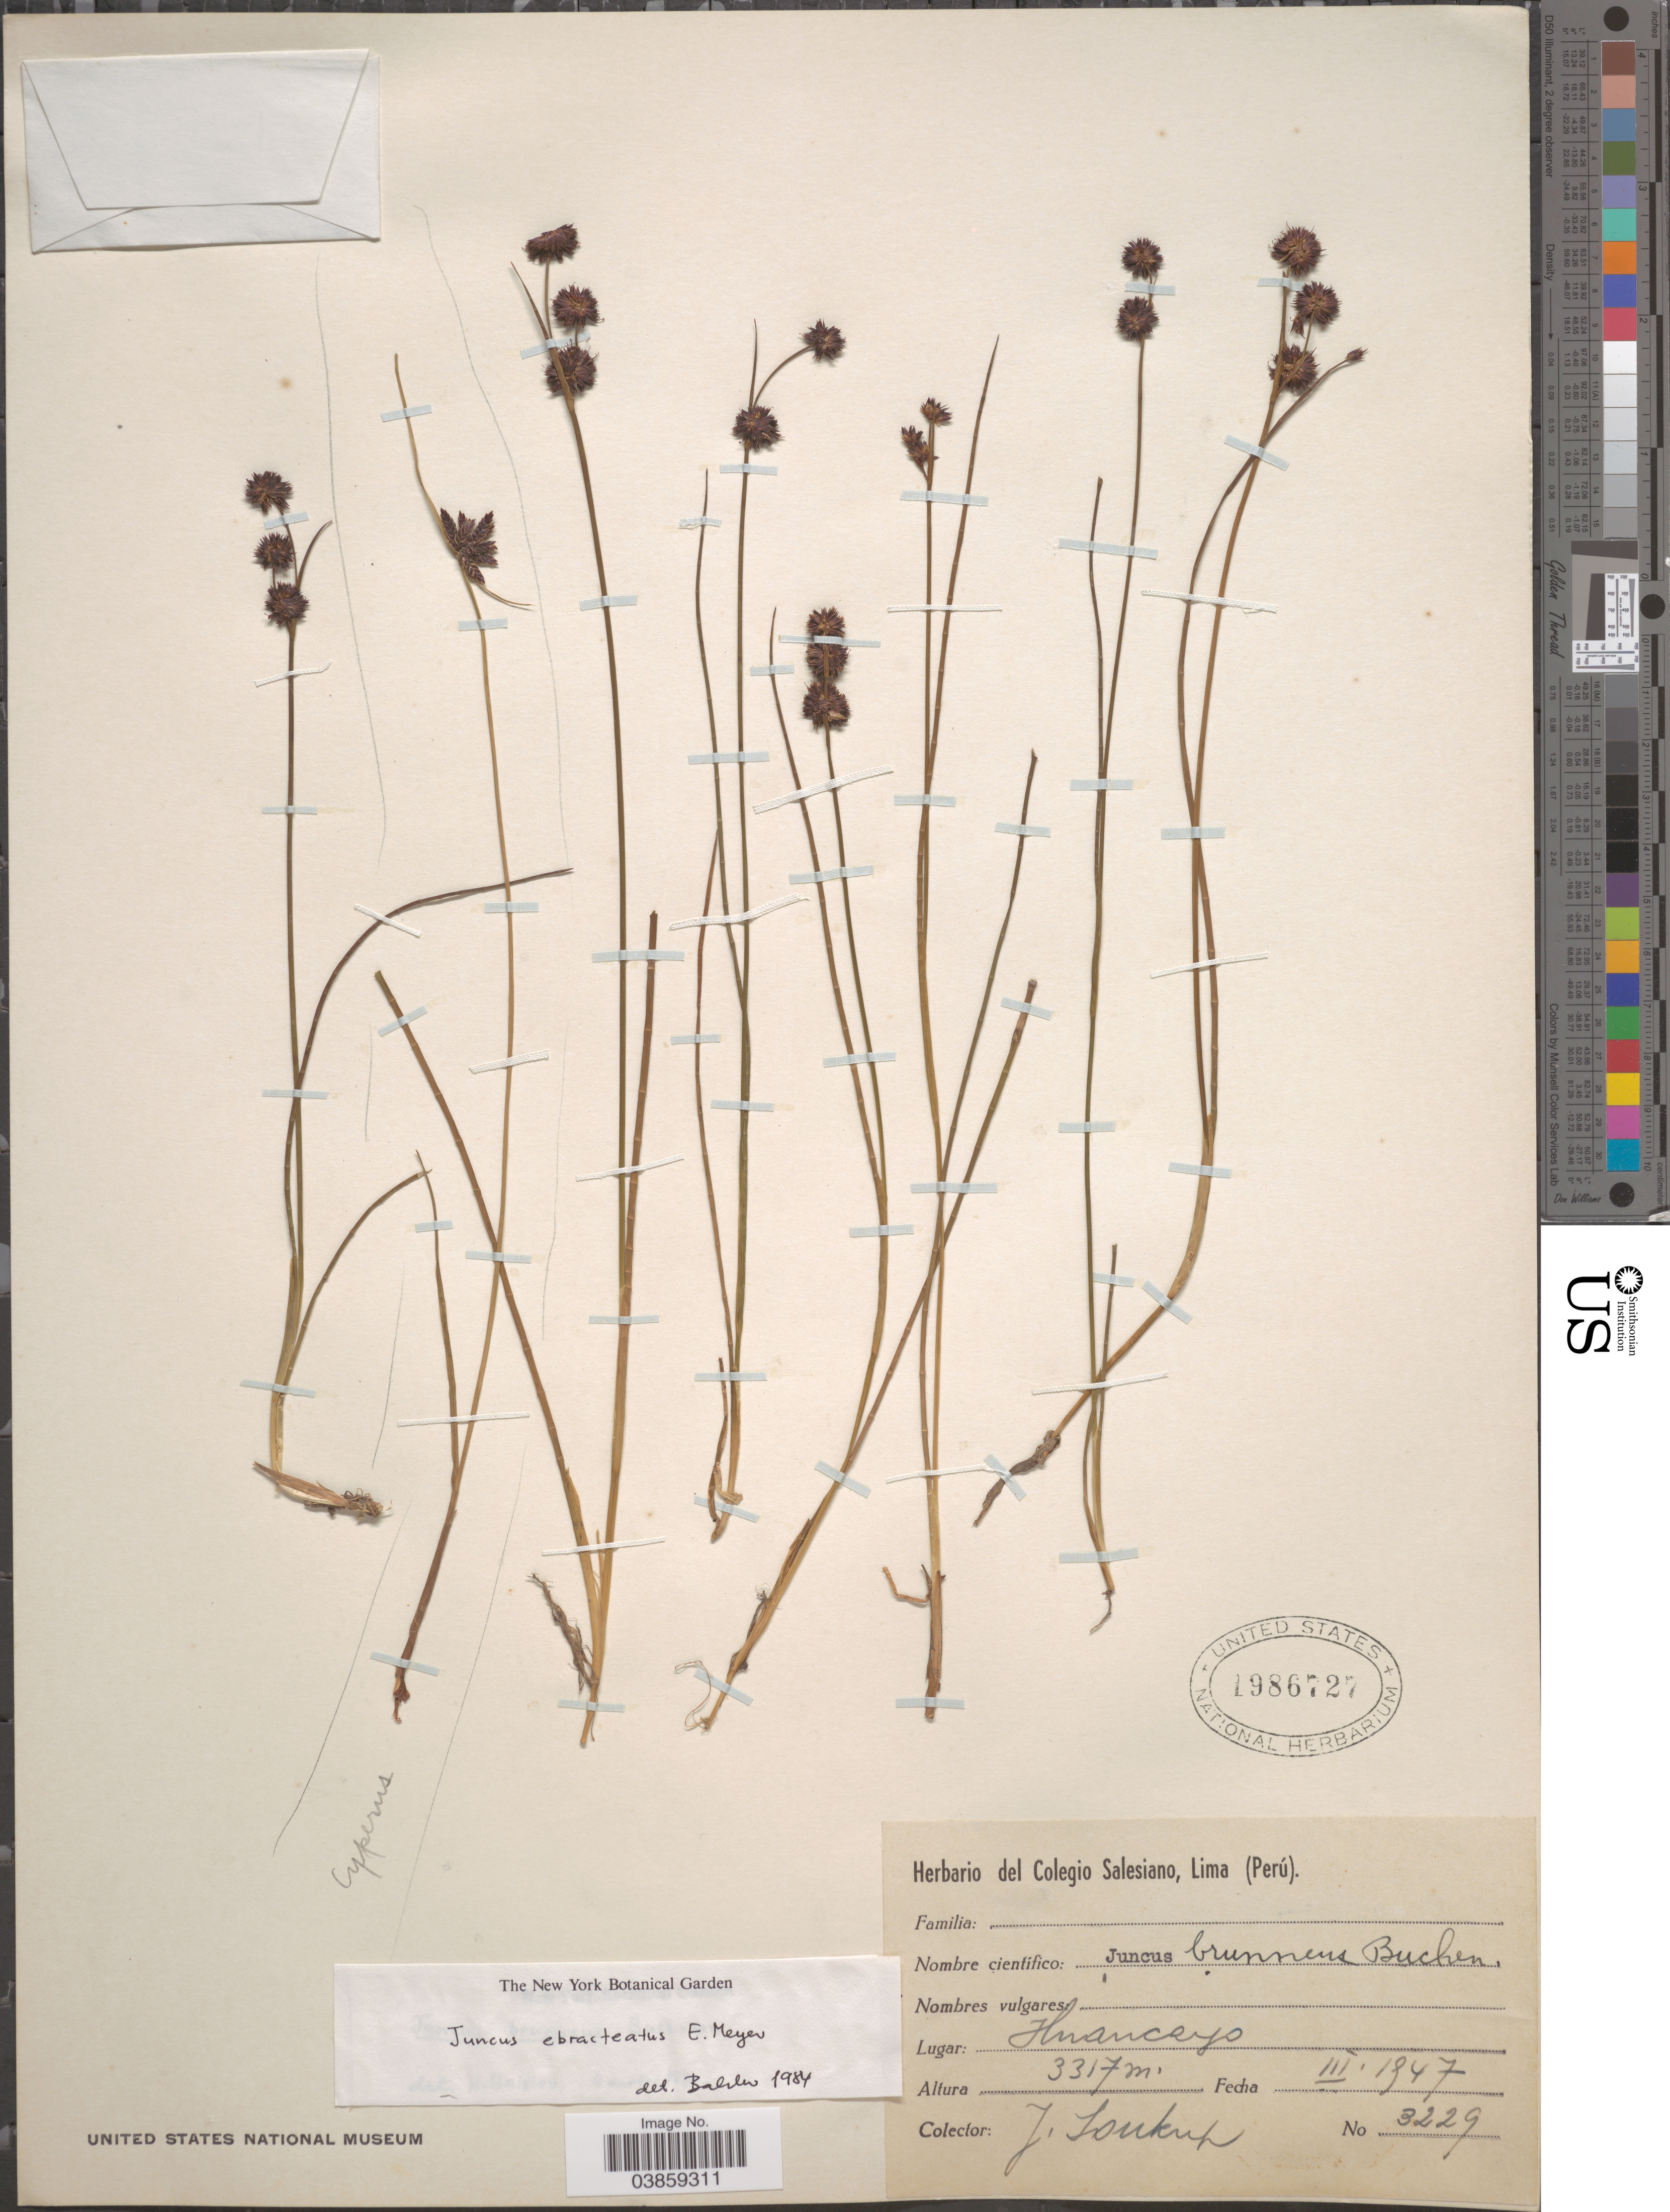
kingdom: Plantae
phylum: Tracheophyta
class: Liliopsida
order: Poales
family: Juncaceae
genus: Juncus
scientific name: Juncus ebracteatus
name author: E. Mey.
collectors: J. Soukup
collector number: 3229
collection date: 1947-03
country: Peru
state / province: Lima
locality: Huancayo.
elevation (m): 3317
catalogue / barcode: US 1986727